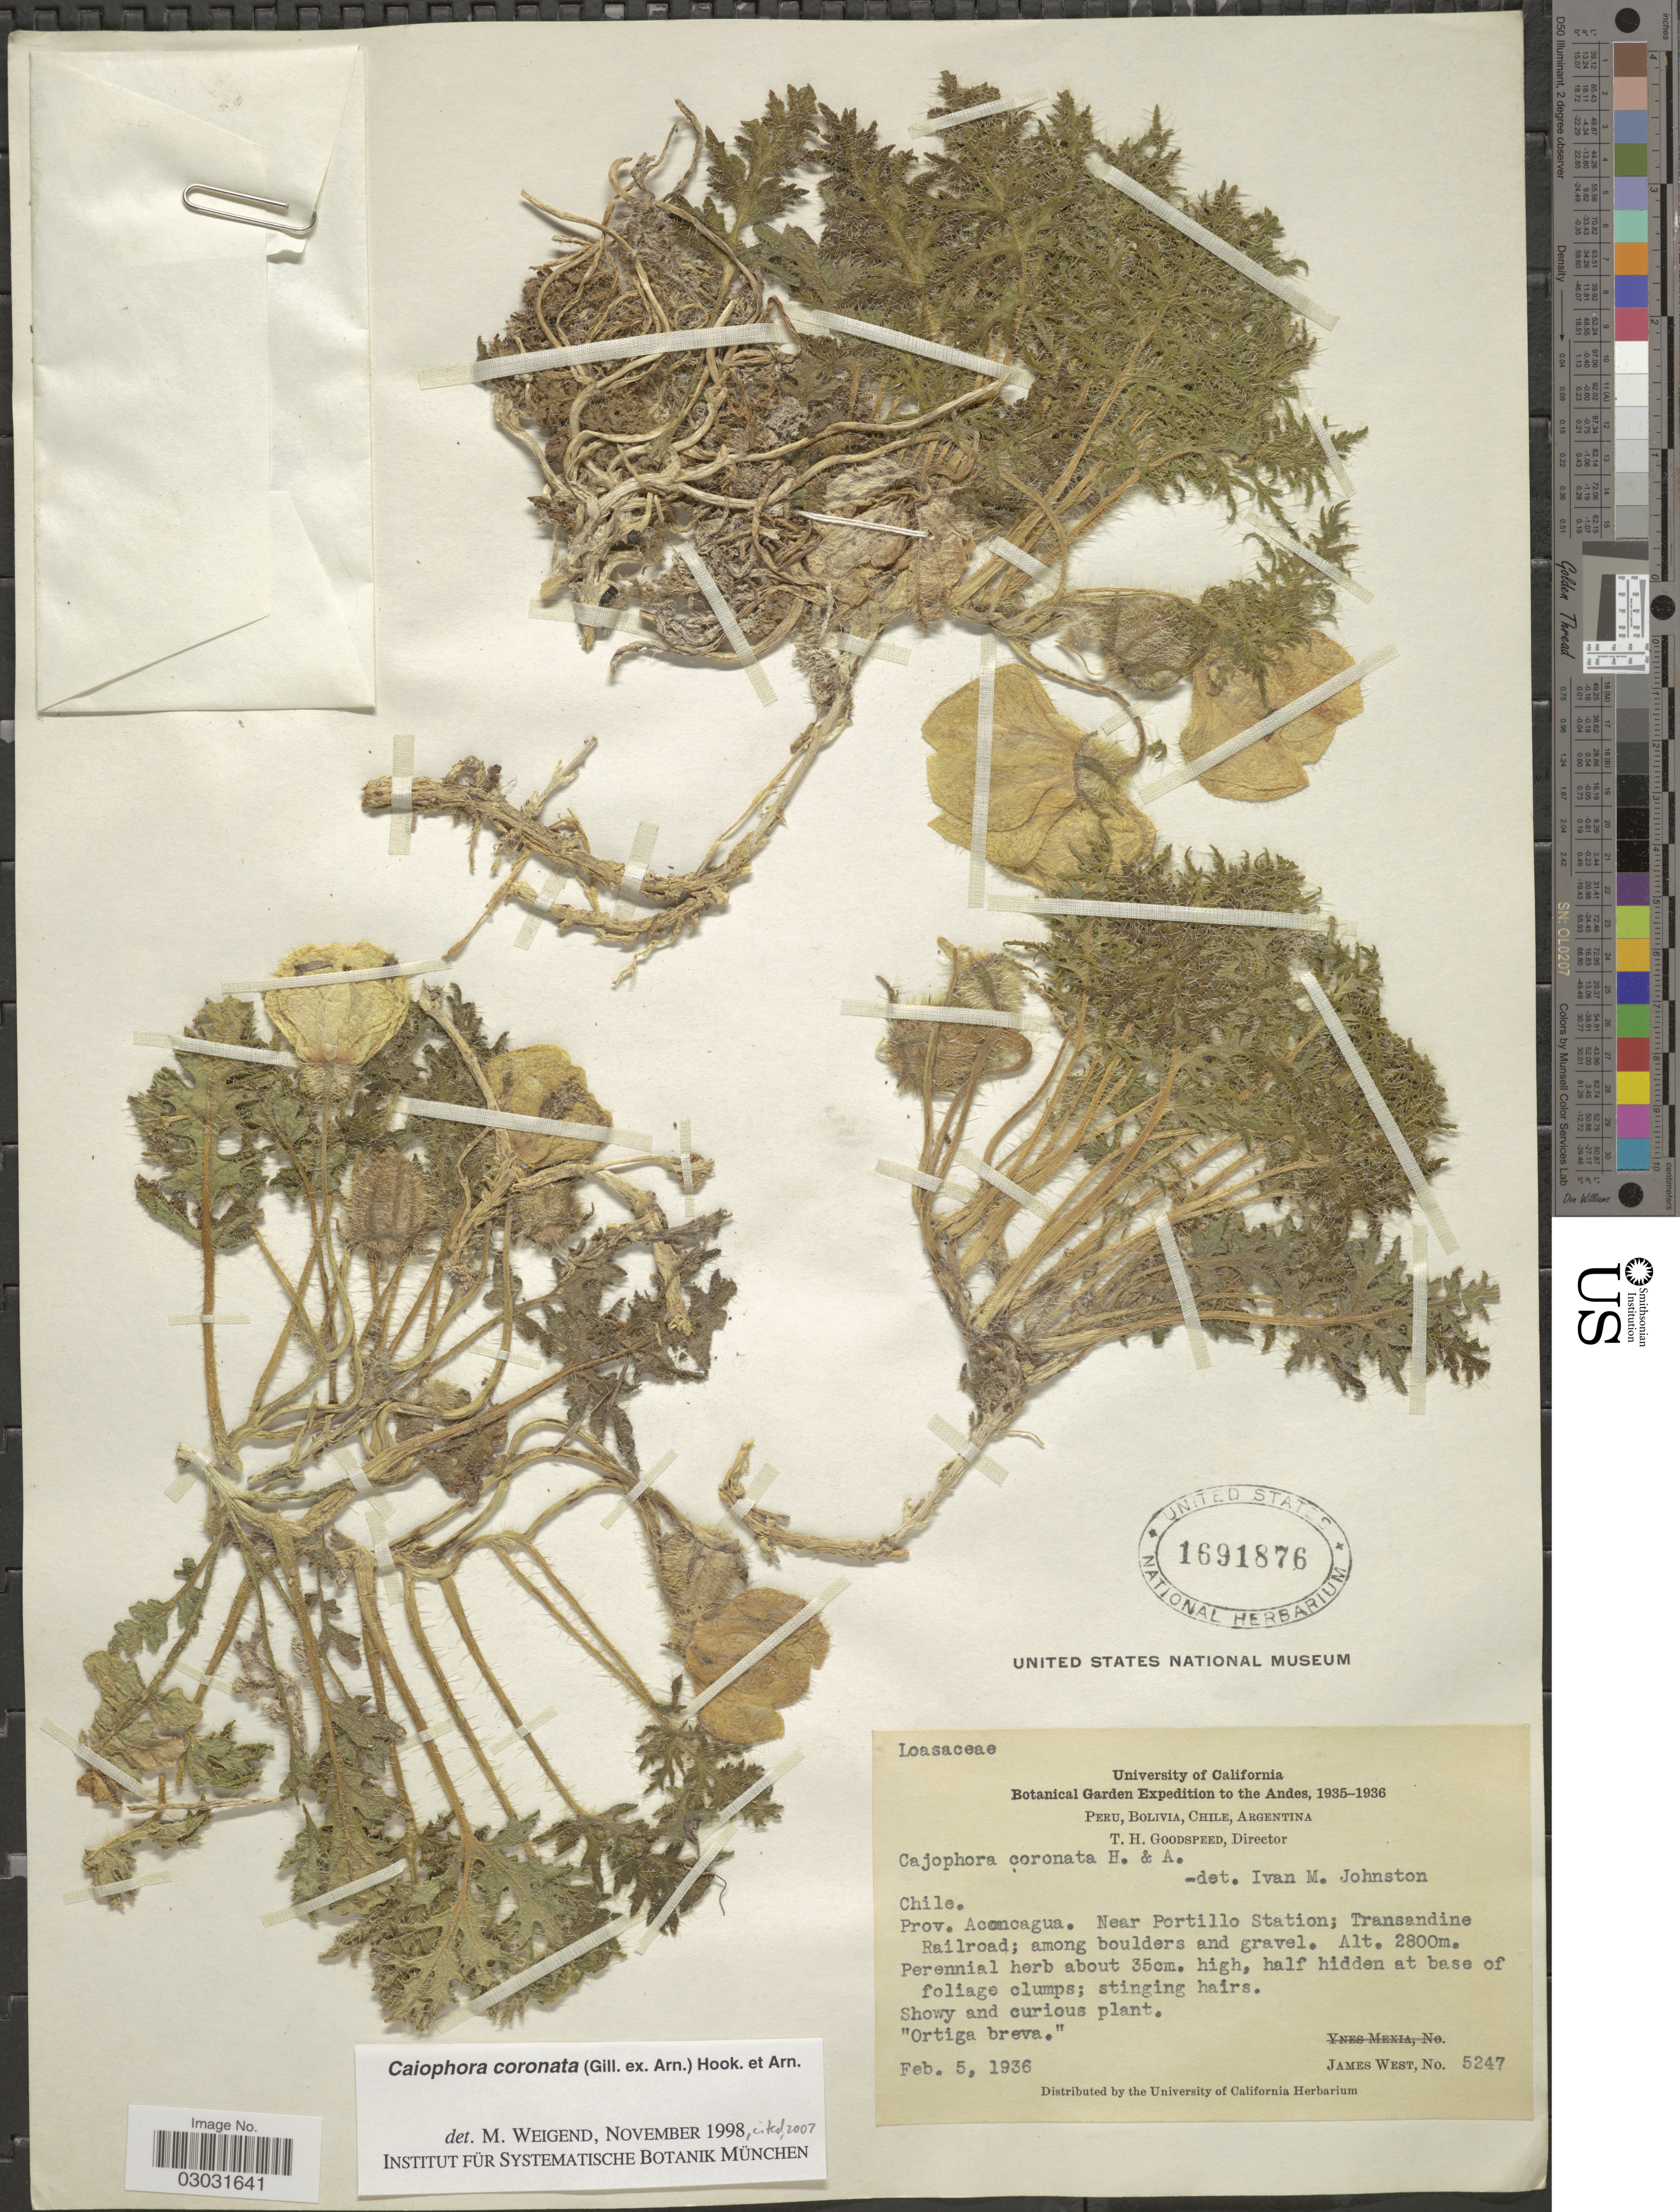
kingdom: Plantae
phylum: Tracheophyta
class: Magnoliopsida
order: Cornales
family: Loasaceae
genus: Caiophora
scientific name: Caiophora coronata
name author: (Gillies ex Arn.) Hook. & Arn.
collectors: J. West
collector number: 5247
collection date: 1936-02-05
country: Chile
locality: Prov. Aconcagua. Near Portillo Station; Transandine Railroad.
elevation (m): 2800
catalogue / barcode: US 1691876